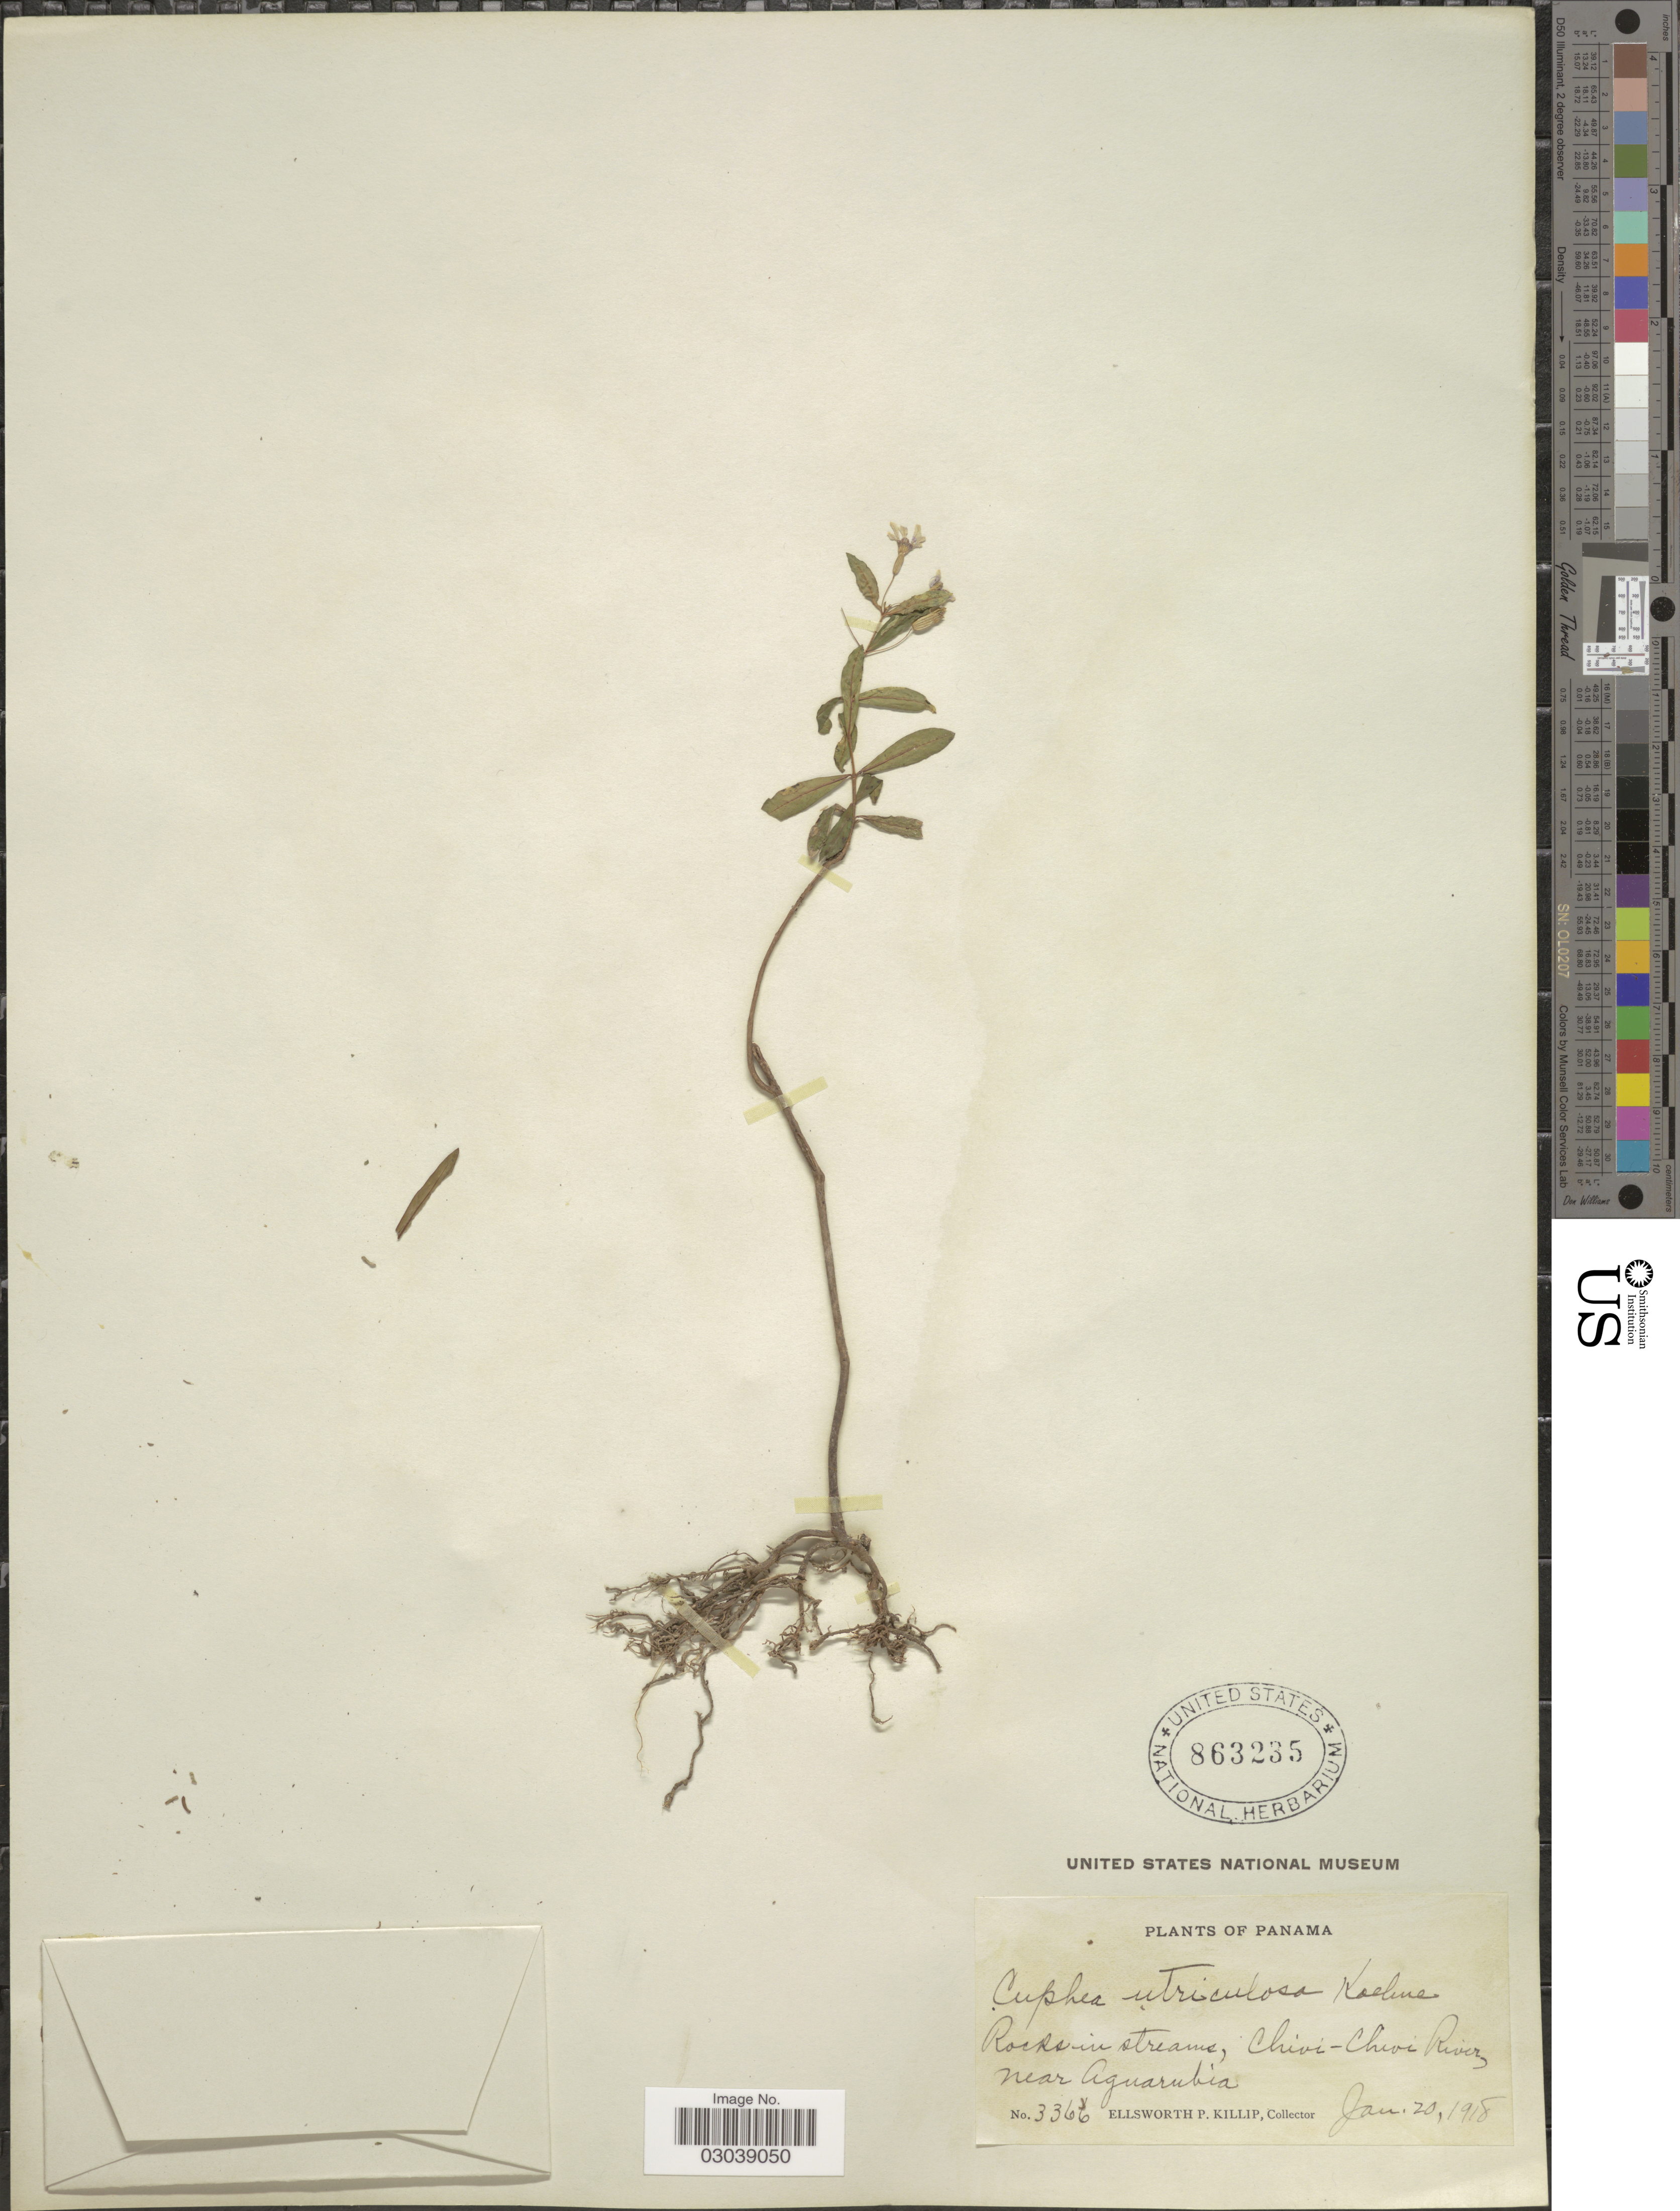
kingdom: Plantae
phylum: Tracheophyta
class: Magnoliopsida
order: Myrtales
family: Lythraceae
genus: Cuphea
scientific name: Cuphea utriculosa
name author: Koehne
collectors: E. P. Killip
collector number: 3366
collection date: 1918-01-20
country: Panama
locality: Rocks in streams, Chivi-chivi River, near Aguarubia.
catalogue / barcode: US 863235